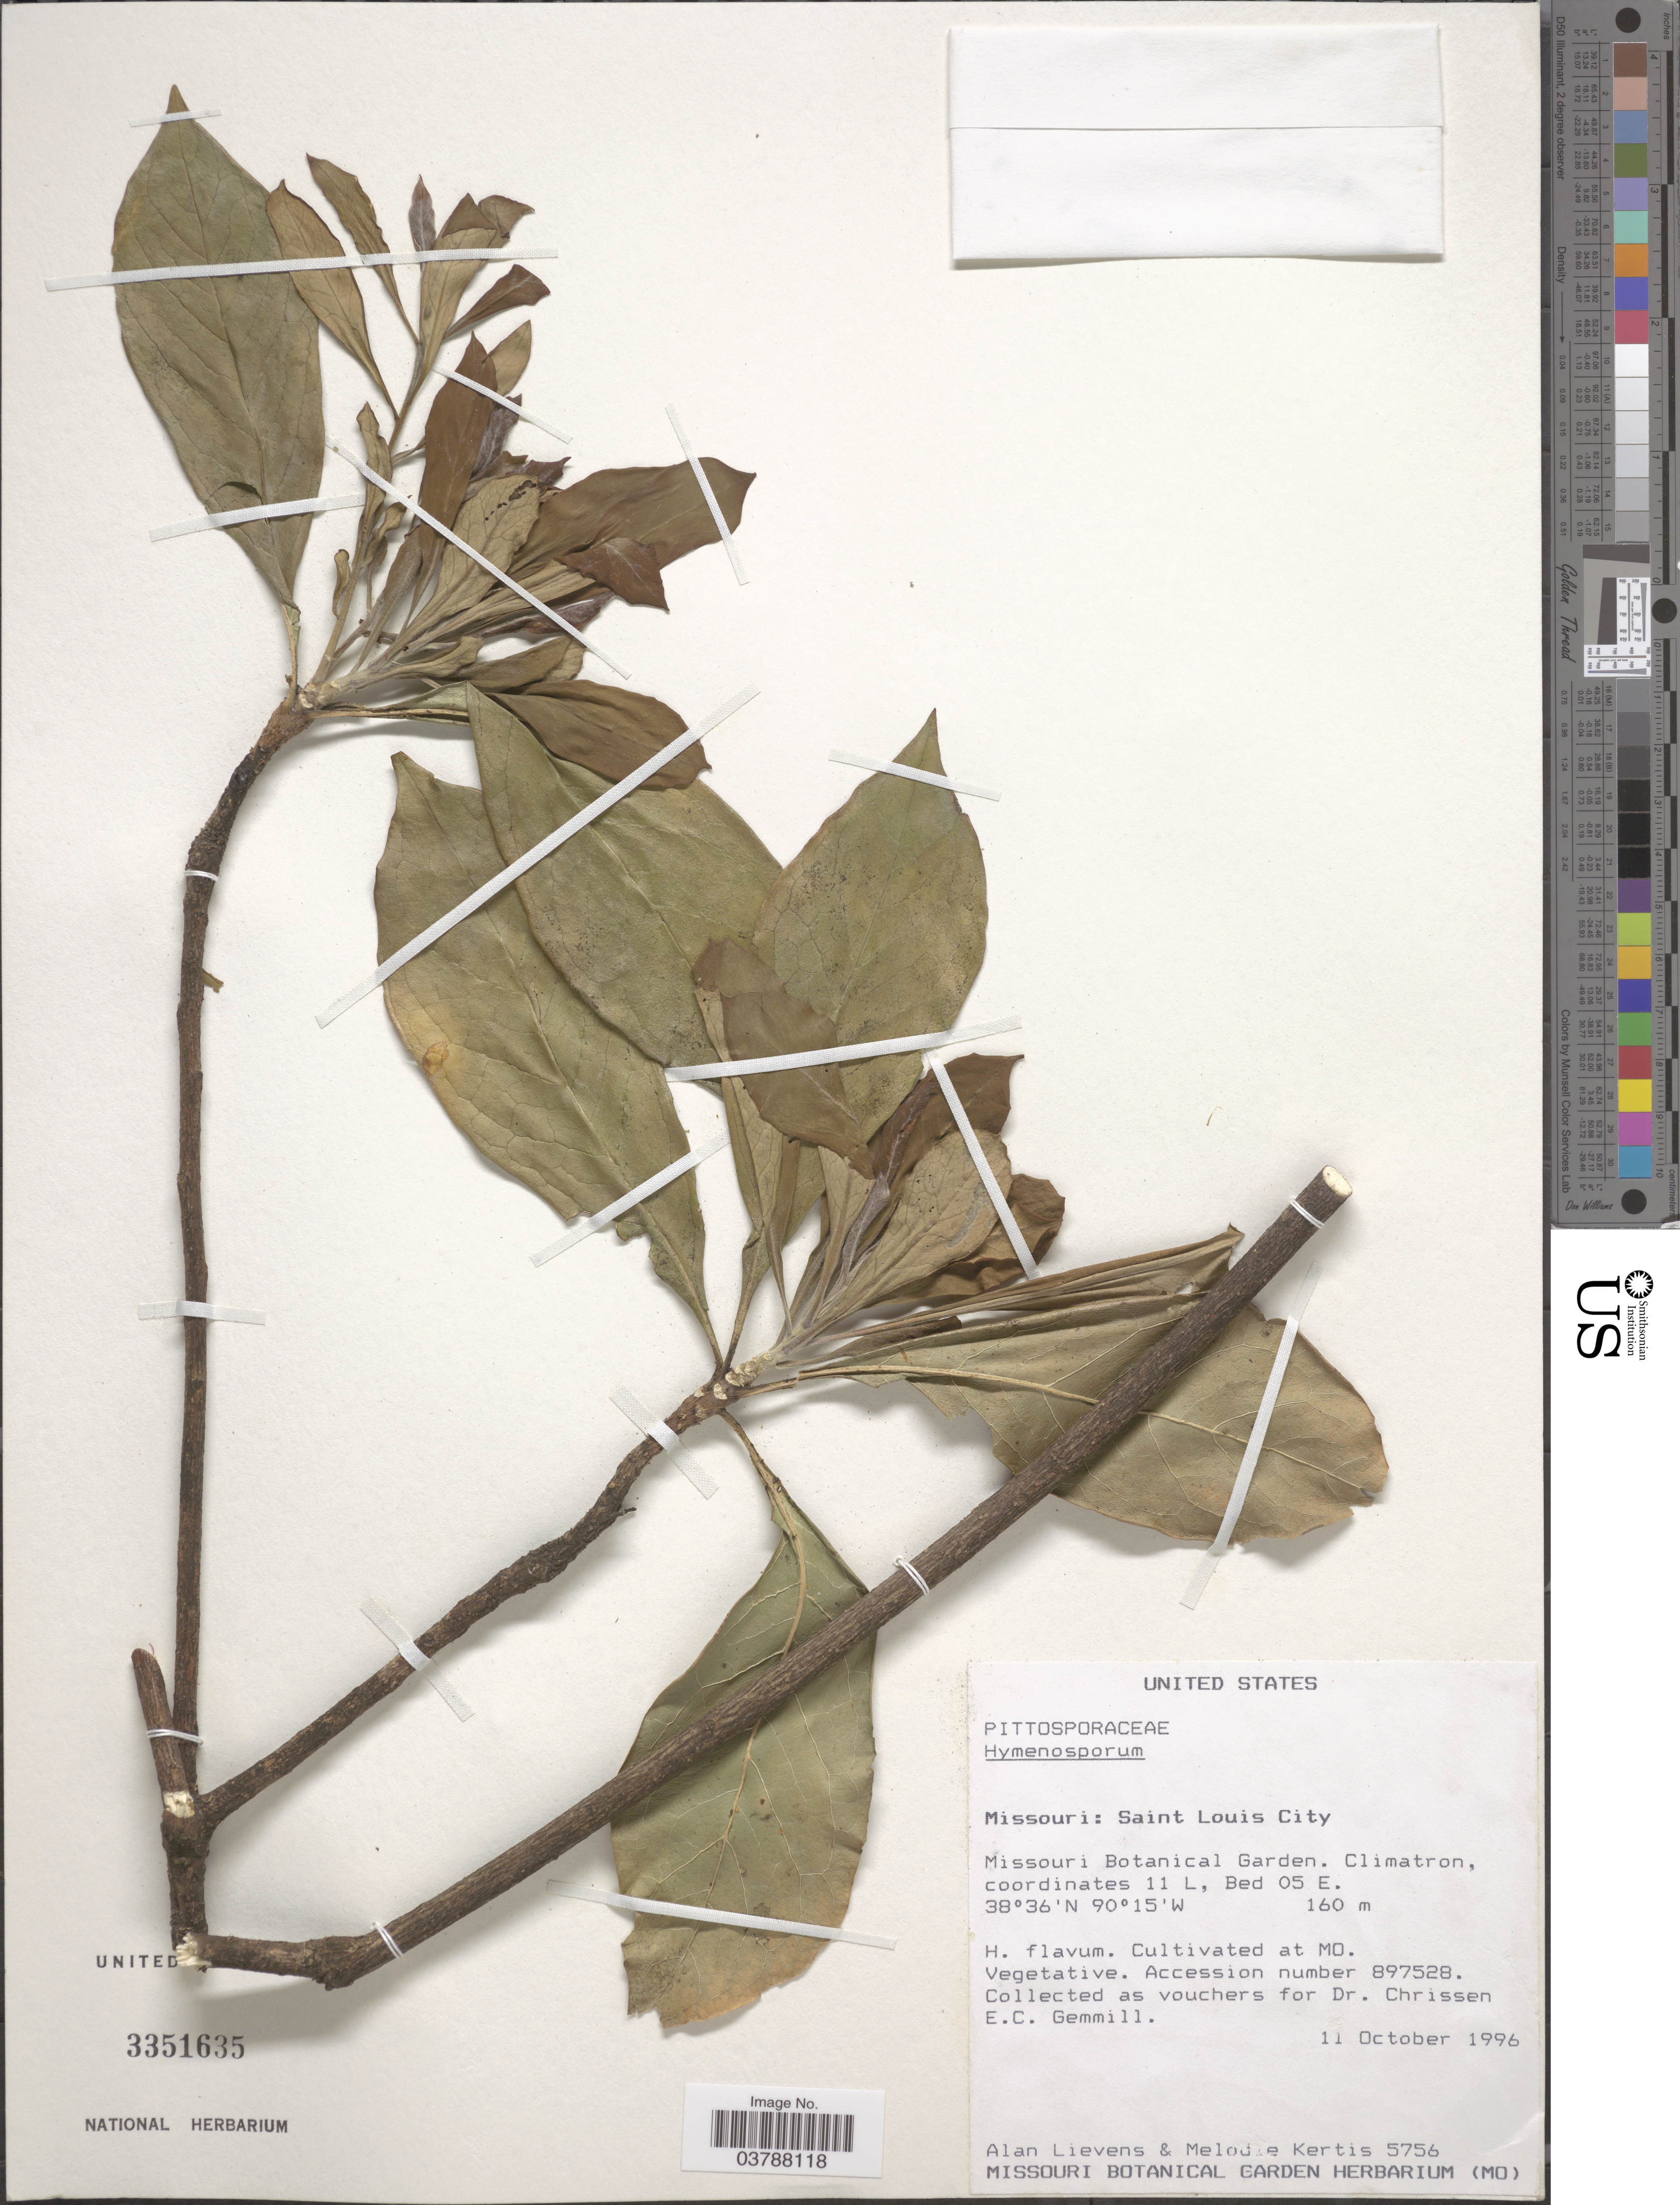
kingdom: Plantae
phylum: Tracheophyta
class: Magnoliopsida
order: Apiales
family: Pittosporaceae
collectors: A. Lievens & M. Kertis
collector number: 5756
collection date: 1996-10-11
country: United States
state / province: Missouri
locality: Saint Louis City. Missouri Botanical Garden. Climatron, coordinates 11 L, Bed 05 E.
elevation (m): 160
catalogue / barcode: US 3351635